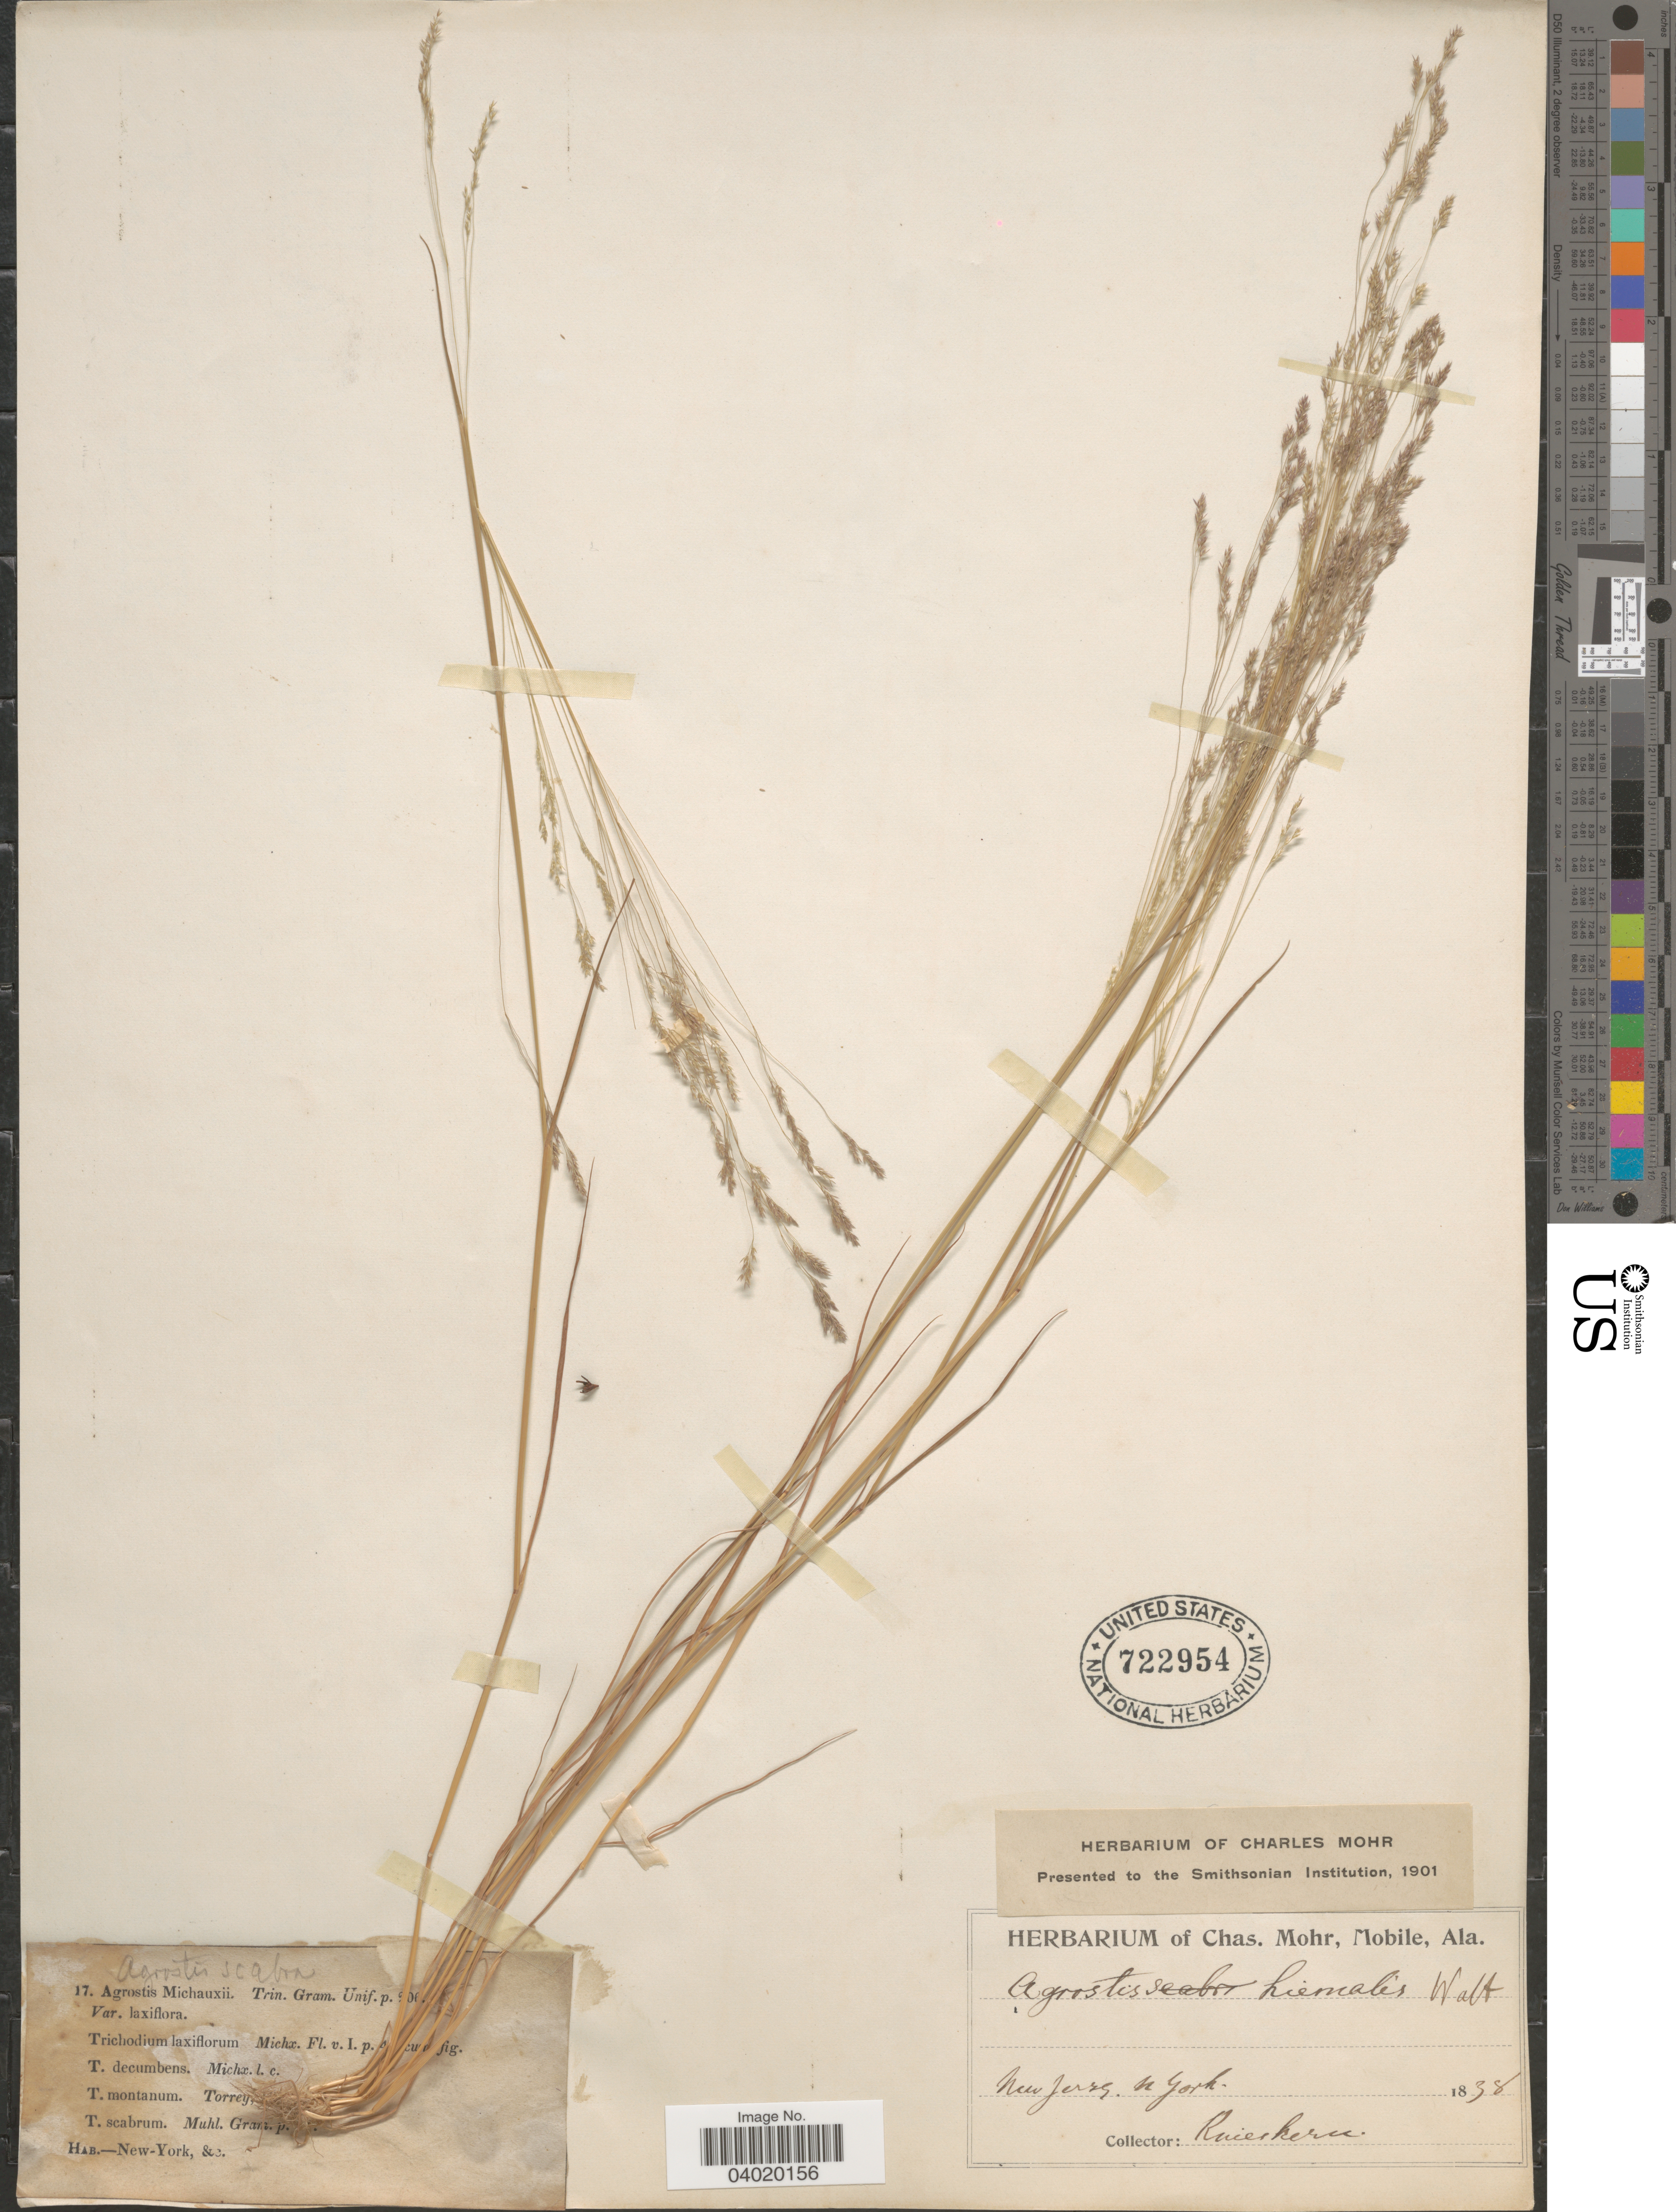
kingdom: Plantae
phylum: Tracheophyta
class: Liliopsida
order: Poales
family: Poaceae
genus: Agrostis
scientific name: Agrostis hyemalis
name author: (Walter) Britton et al.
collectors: Knieskern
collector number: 17?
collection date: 1838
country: United States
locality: New Jersey, N. York.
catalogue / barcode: US 722954